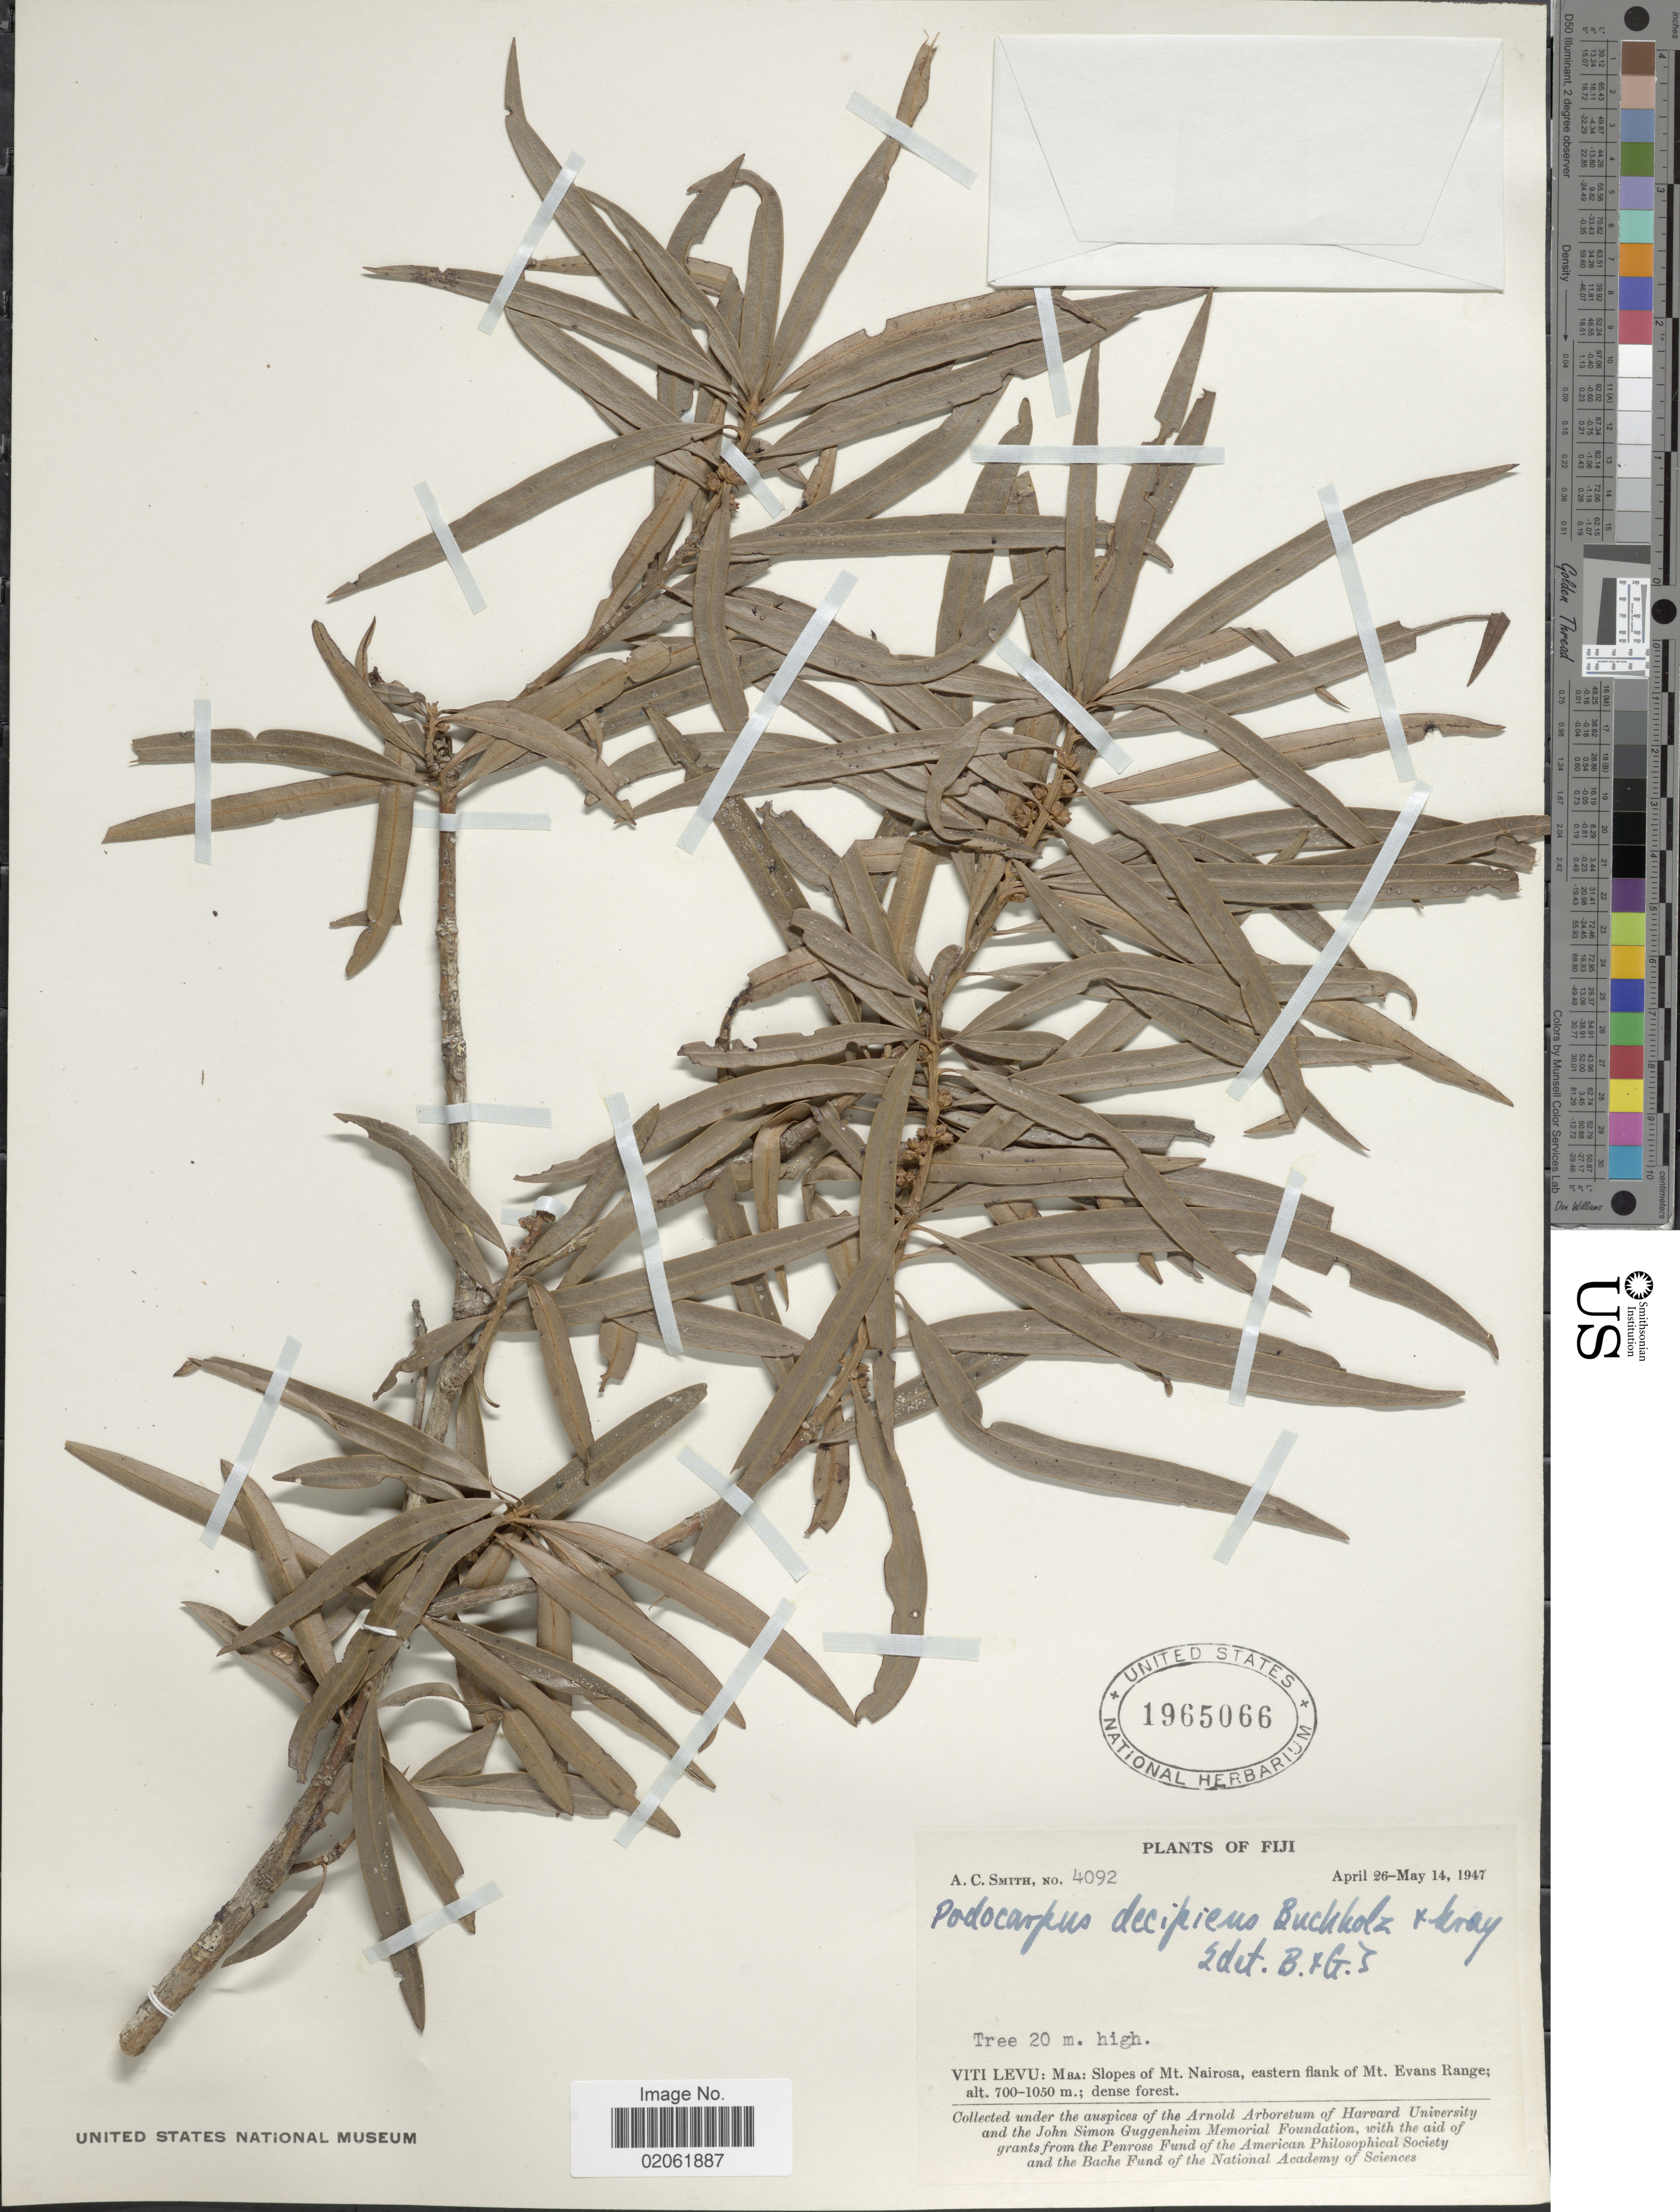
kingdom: Plantae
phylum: Tracheophyta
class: Pinopsida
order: Pinales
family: Podocarpaceae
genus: Podocarpus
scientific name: Podocarpus decipiens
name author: N.E. Gray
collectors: A. C. Smith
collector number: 4092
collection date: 1947-04-26/1947-05-14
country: Fiji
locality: Viti Levu: Mba: Slopes of Mt Nairosa, eastern Flank of Mt. Evans Range.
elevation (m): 700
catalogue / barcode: US 1965066